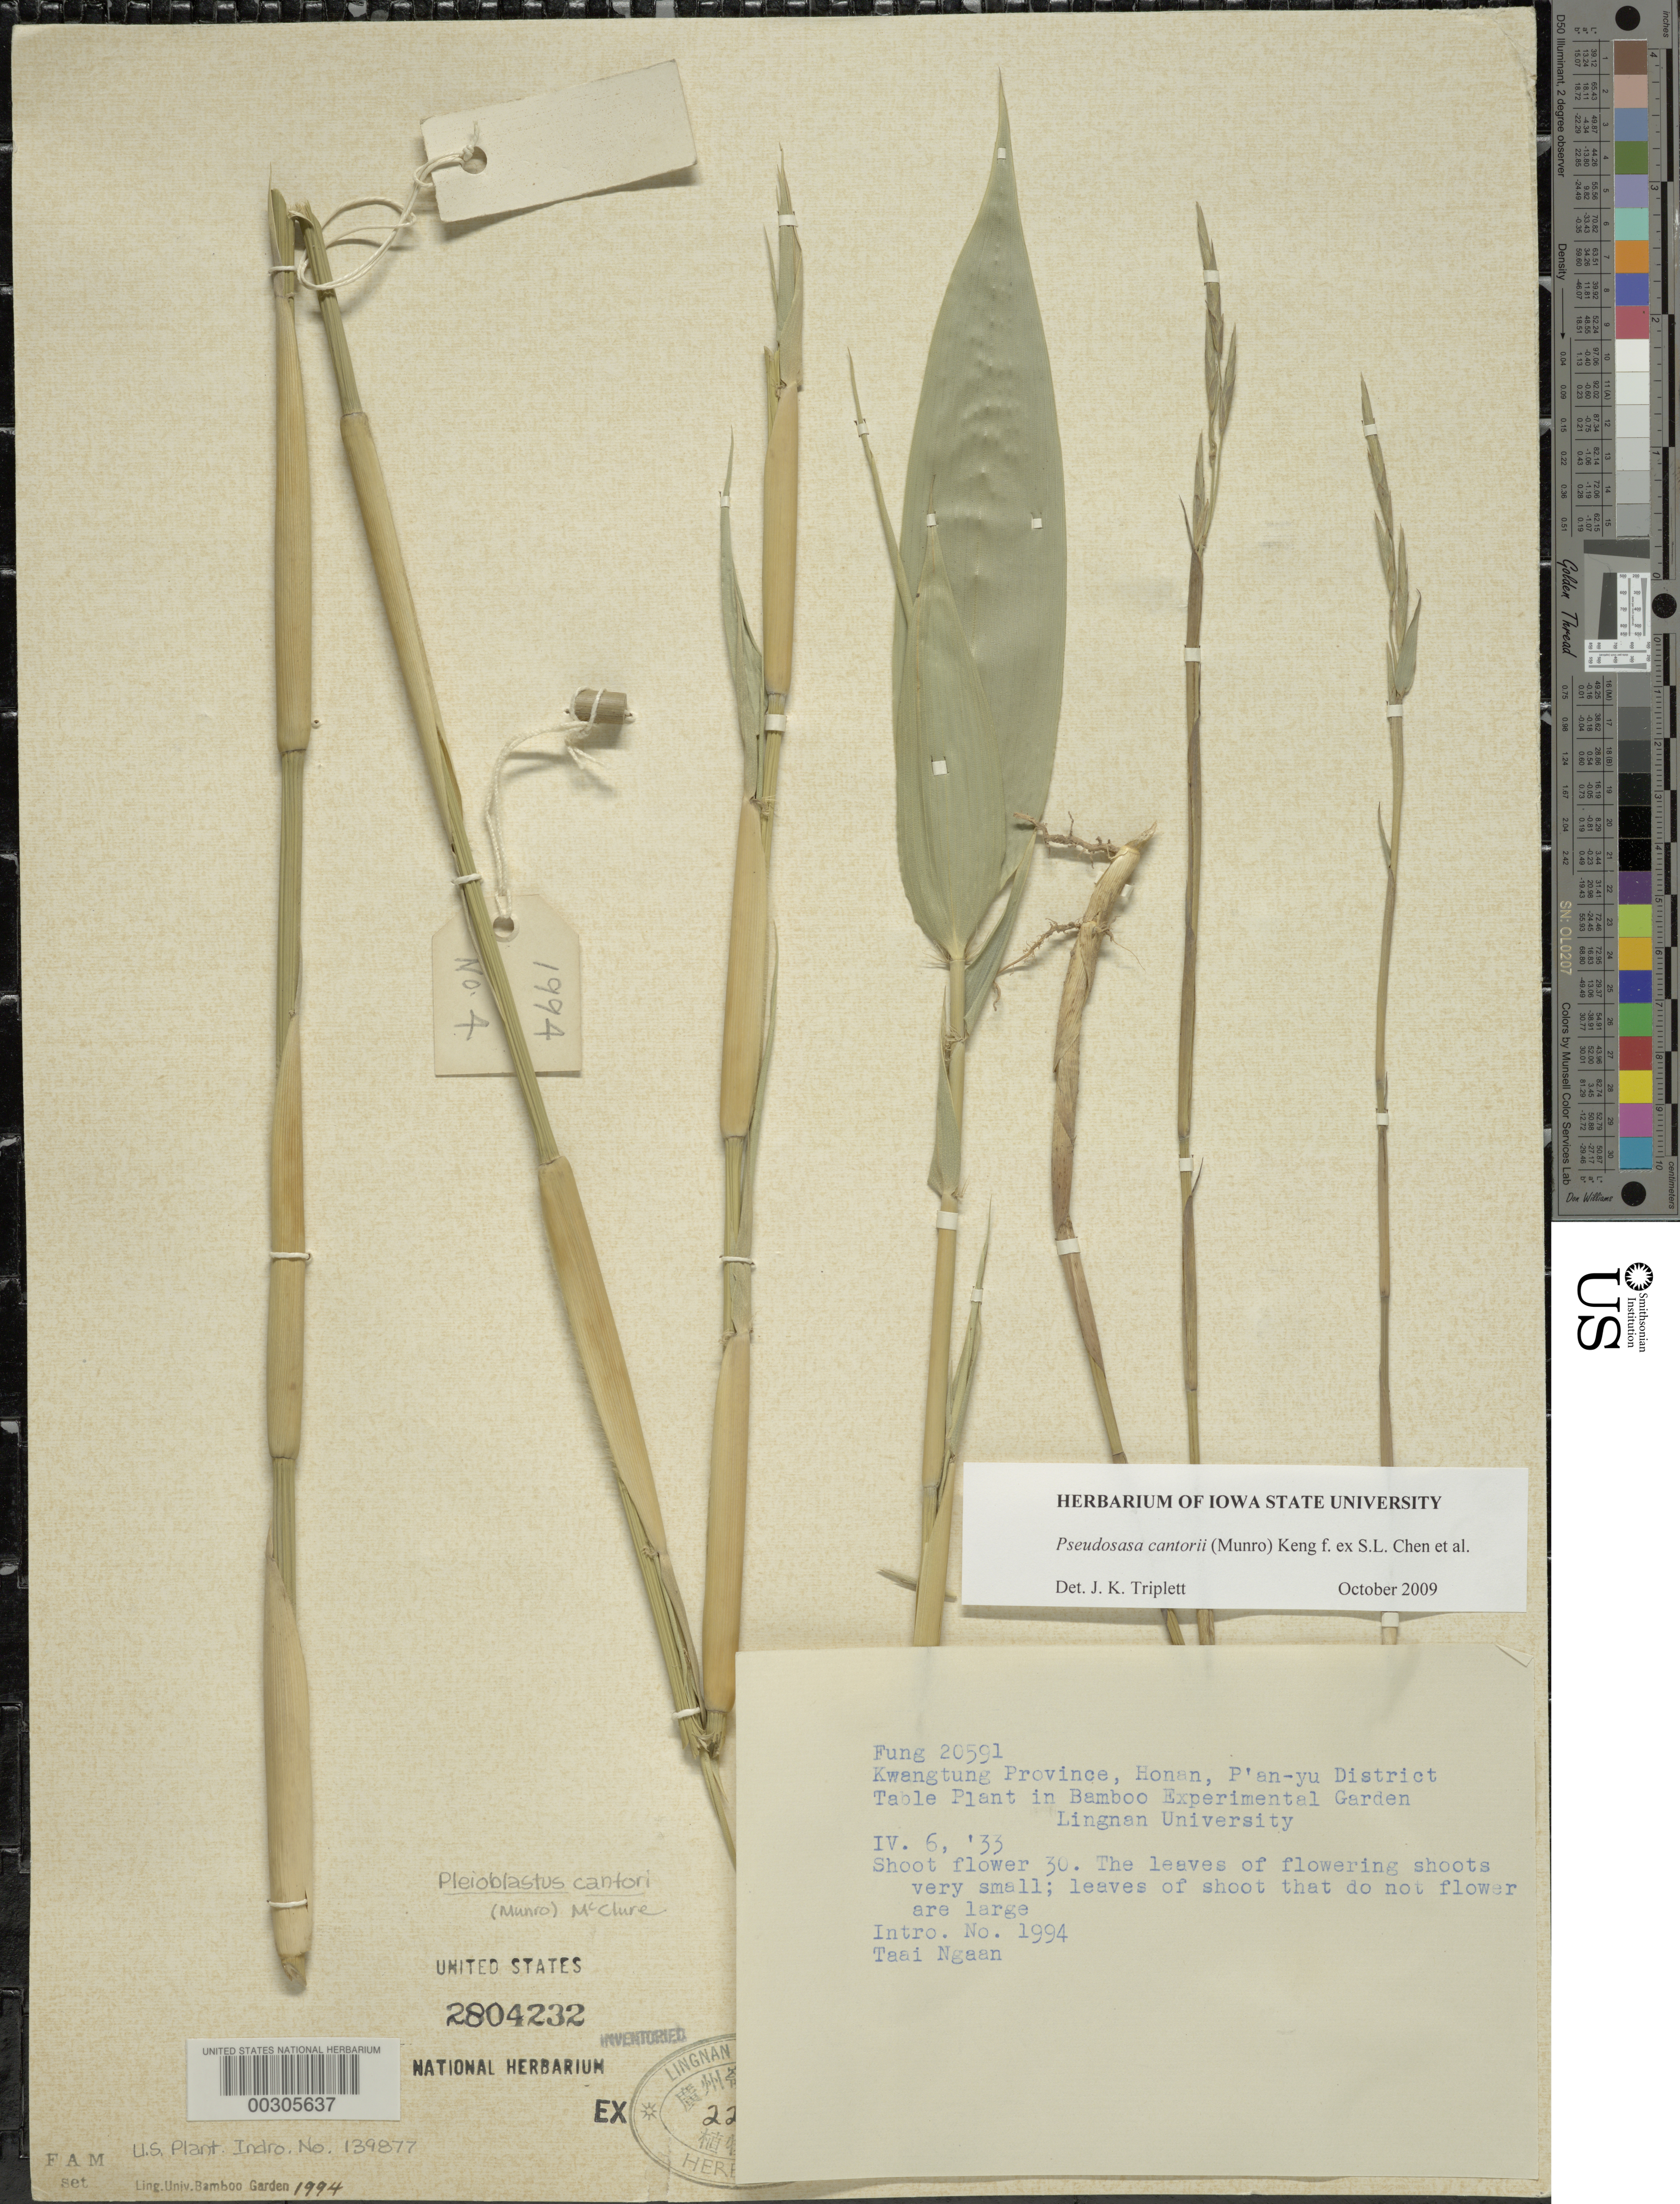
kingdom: Plantae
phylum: Tracheophyta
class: Liliopsida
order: Poales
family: Poaceae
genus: Pseudosasa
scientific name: Pseudosasa cantorii (Munro) Keng f. ex S.L. Chen et al.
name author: (Munro) Keng f. ex S.L. Chen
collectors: H. L. Fung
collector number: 20591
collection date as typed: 06 Apr 1933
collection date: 1933-04-06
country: China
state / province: Guangdong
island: Honam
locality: P'an-yu, Lingnan University Bamboo Garden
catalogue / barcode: US 2804232